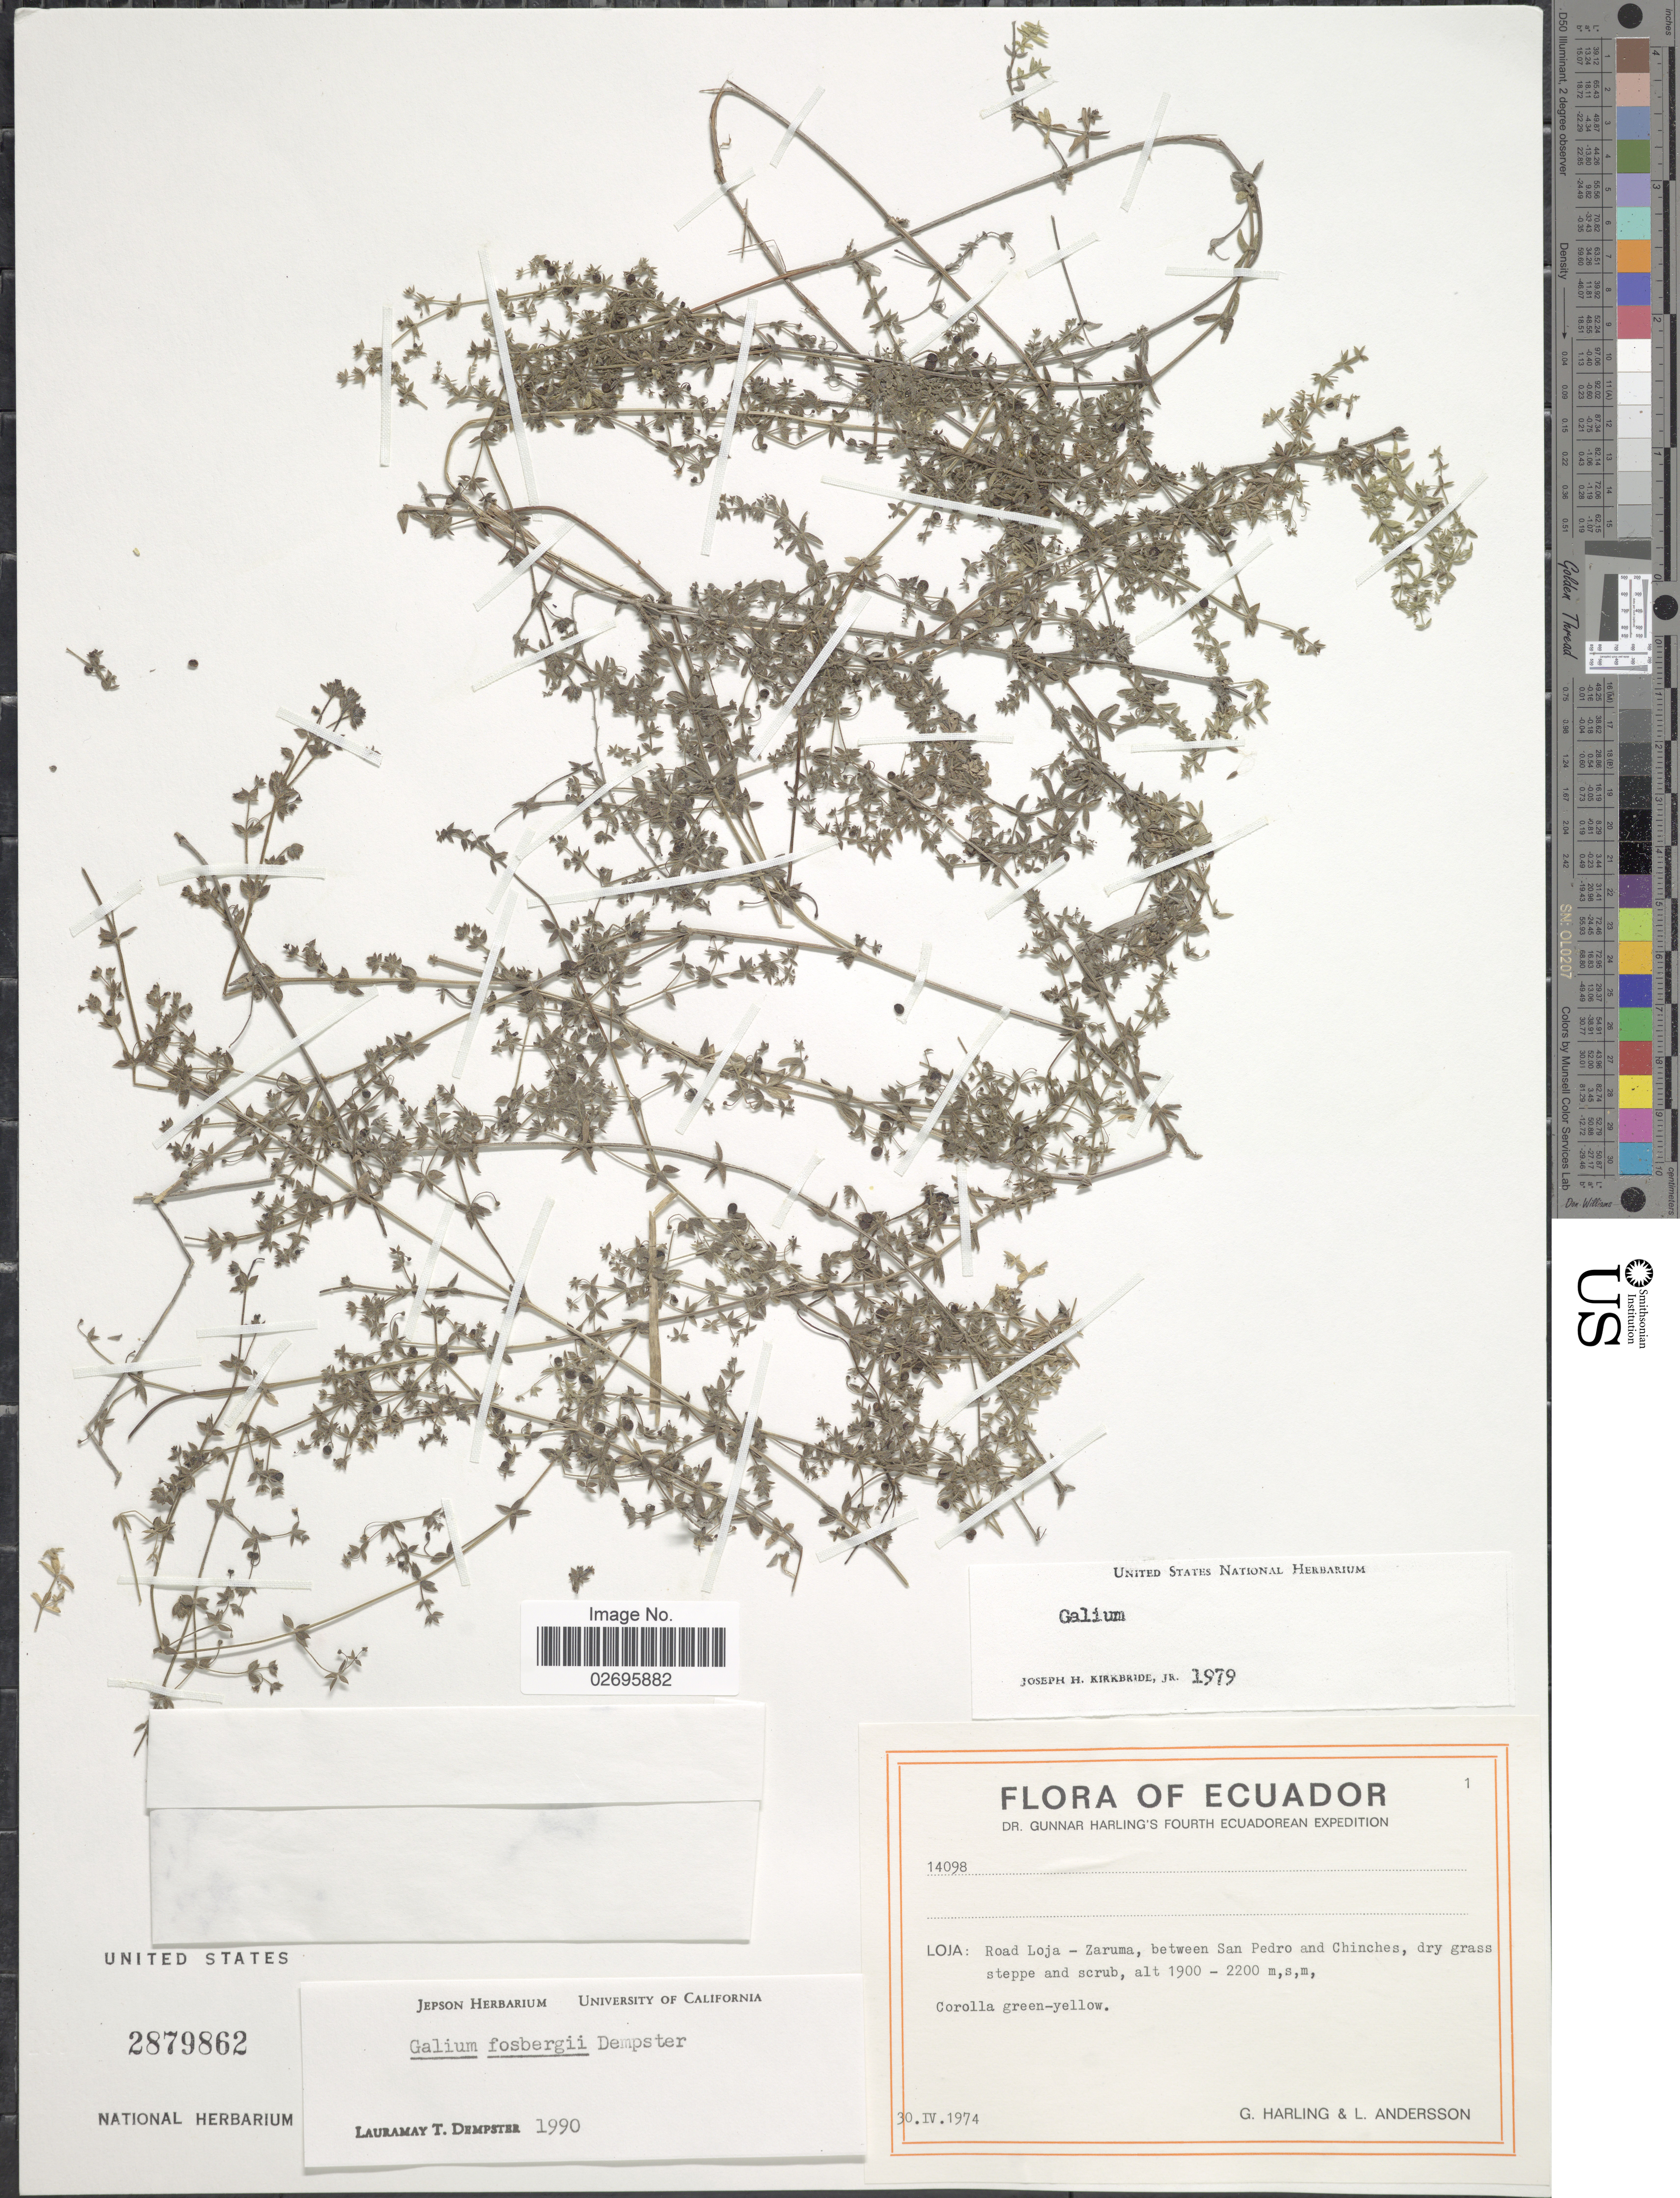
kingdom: Plantae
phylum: Tracheophyta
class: Magnoliopsida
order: Gentianales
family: Rubiaceae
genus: Galium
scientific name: Galium fosbergii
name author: Dempster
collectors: G. Harling & L. Andersson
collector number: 14098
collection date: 1974-04-30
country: Ecuador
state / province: Loja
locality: Road Loja - Zaruma, between San pedro and Chinches, dry grass steppe and scrub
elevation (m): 1900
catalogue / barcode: US 2879862